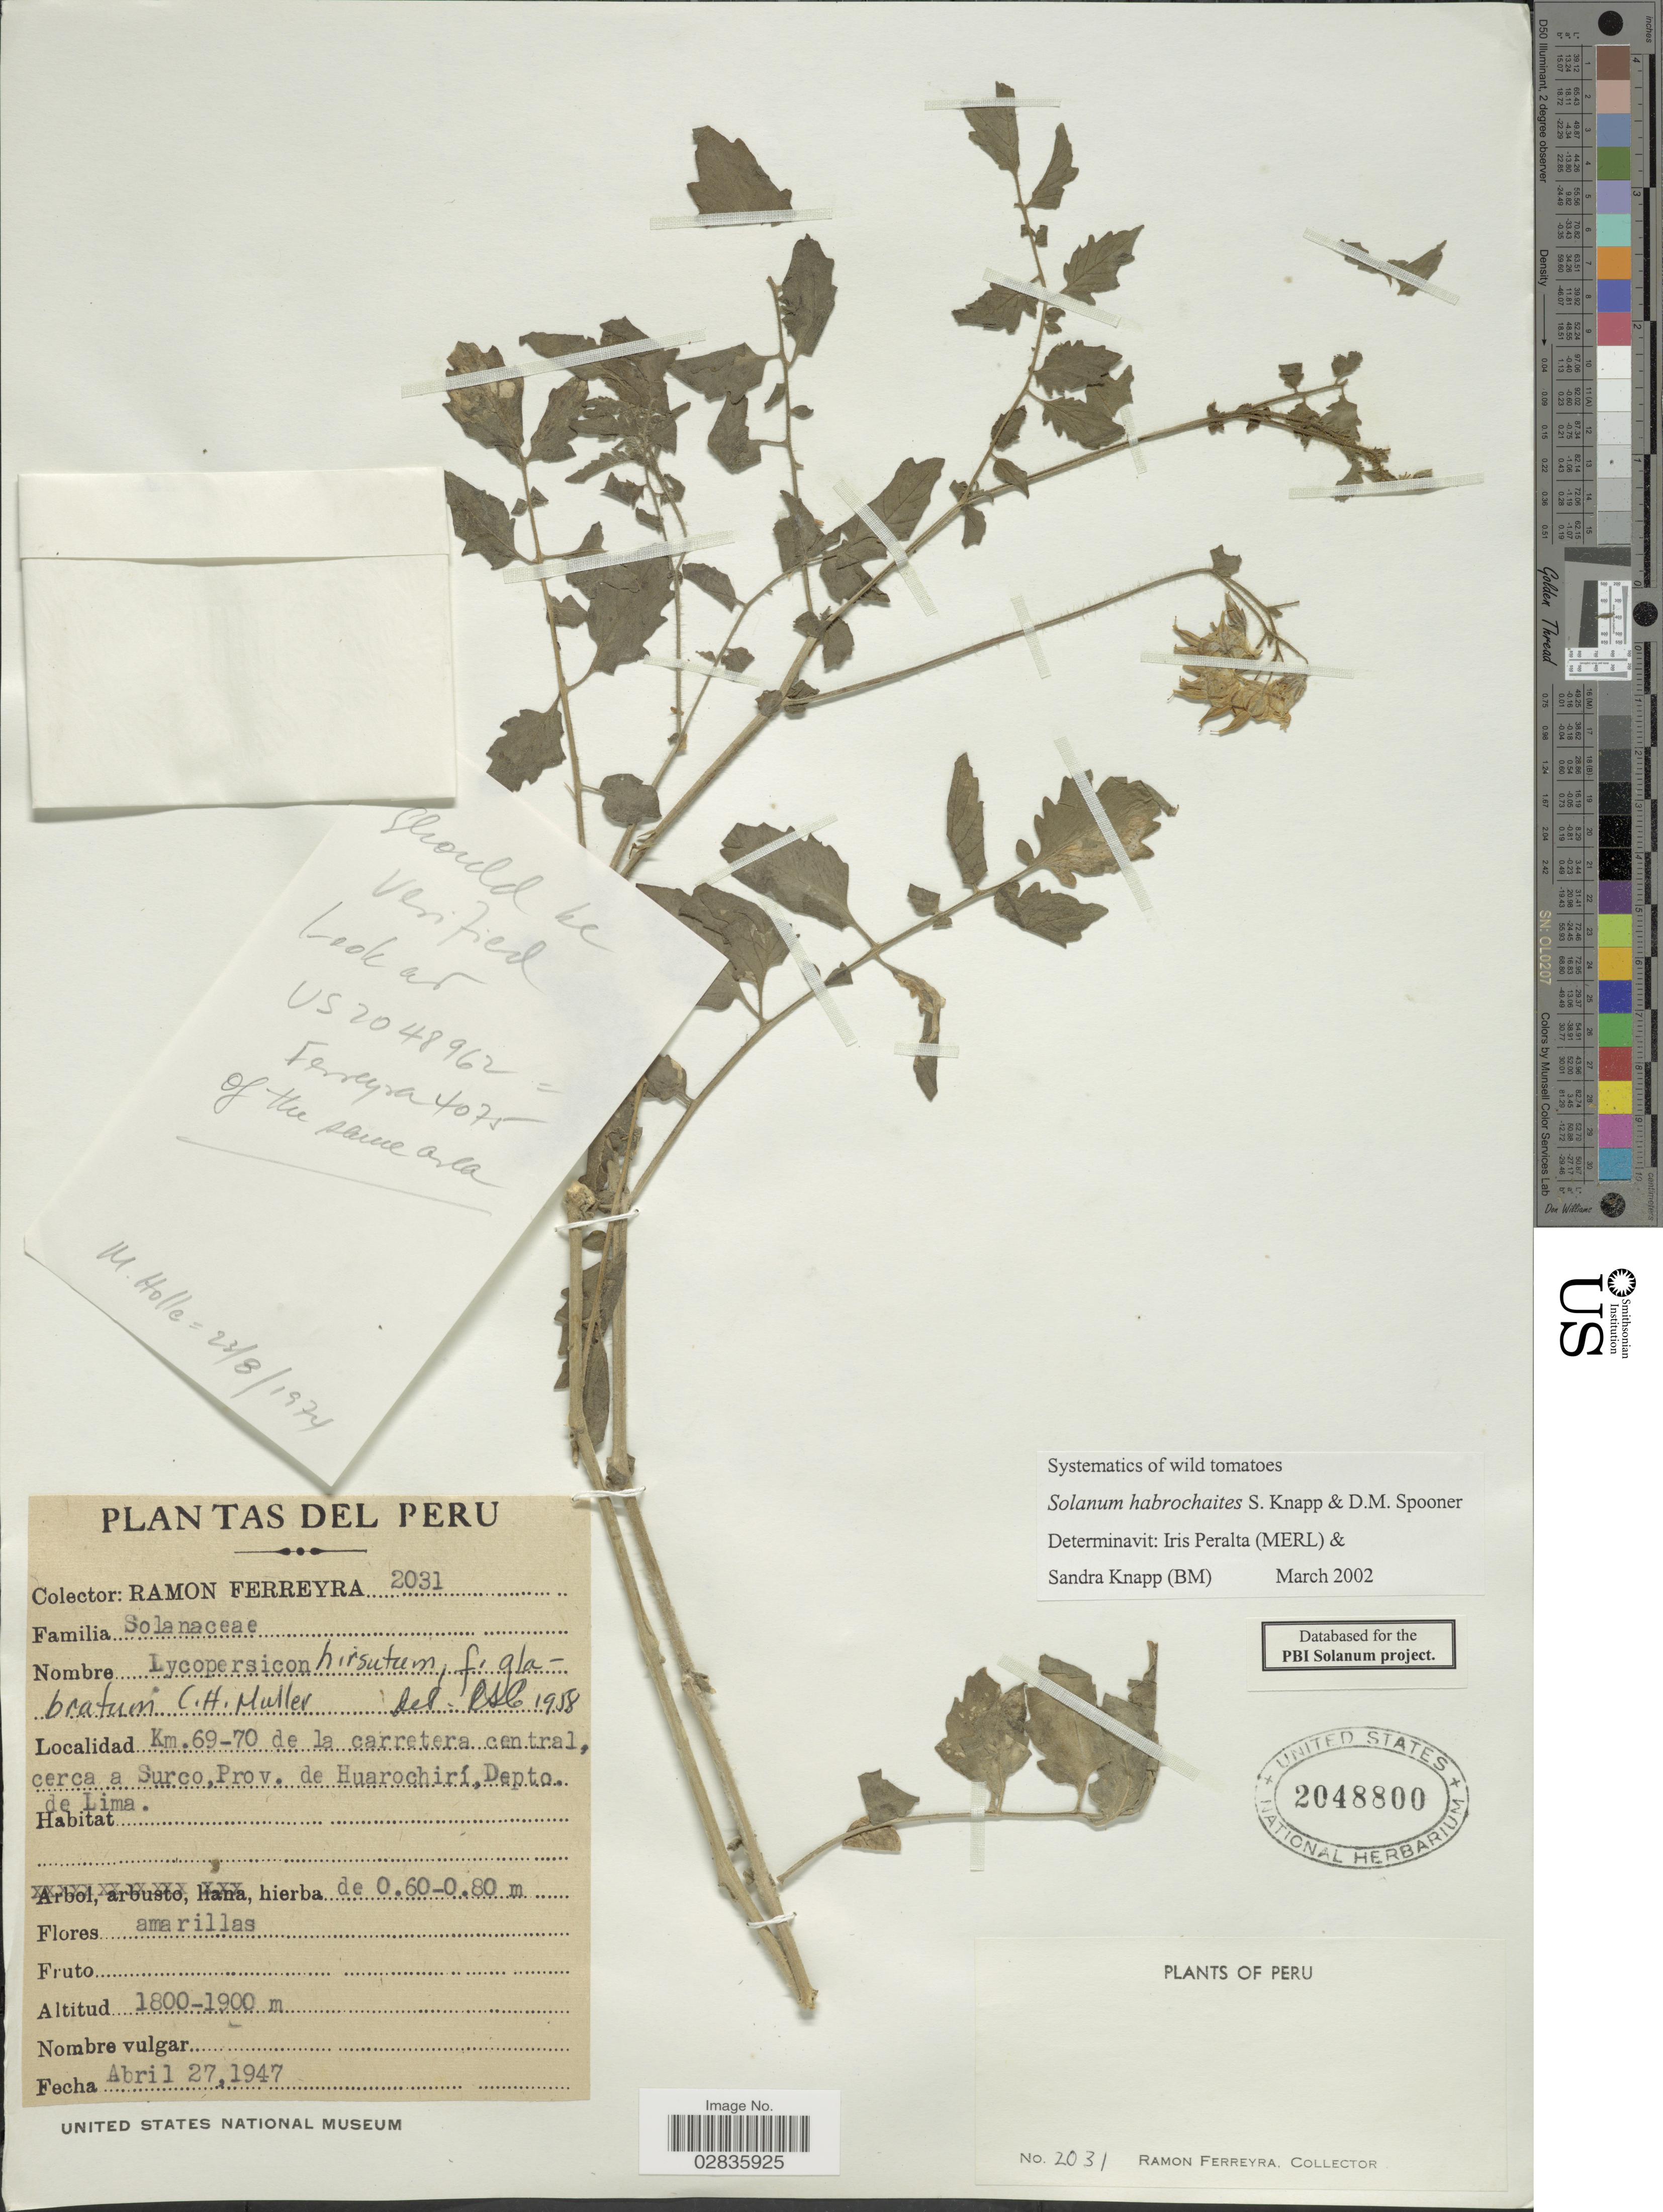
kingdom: Plantae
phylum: Tracheophyta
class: Magnoliopsida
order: Solanales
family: Solanaceae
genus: Solanum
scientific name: Solanum habrochaites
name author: S. Knapp & D.M. Spooner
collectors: R. A. Ferreyra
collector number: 2031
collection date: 1947-04-27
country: Peru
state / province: Lima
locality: Km. 69-70 de la carretera central, cerca a Surco, Prov. de Huarochirí, Depto. de Lima.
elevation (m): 1800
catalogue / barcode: US 2048800